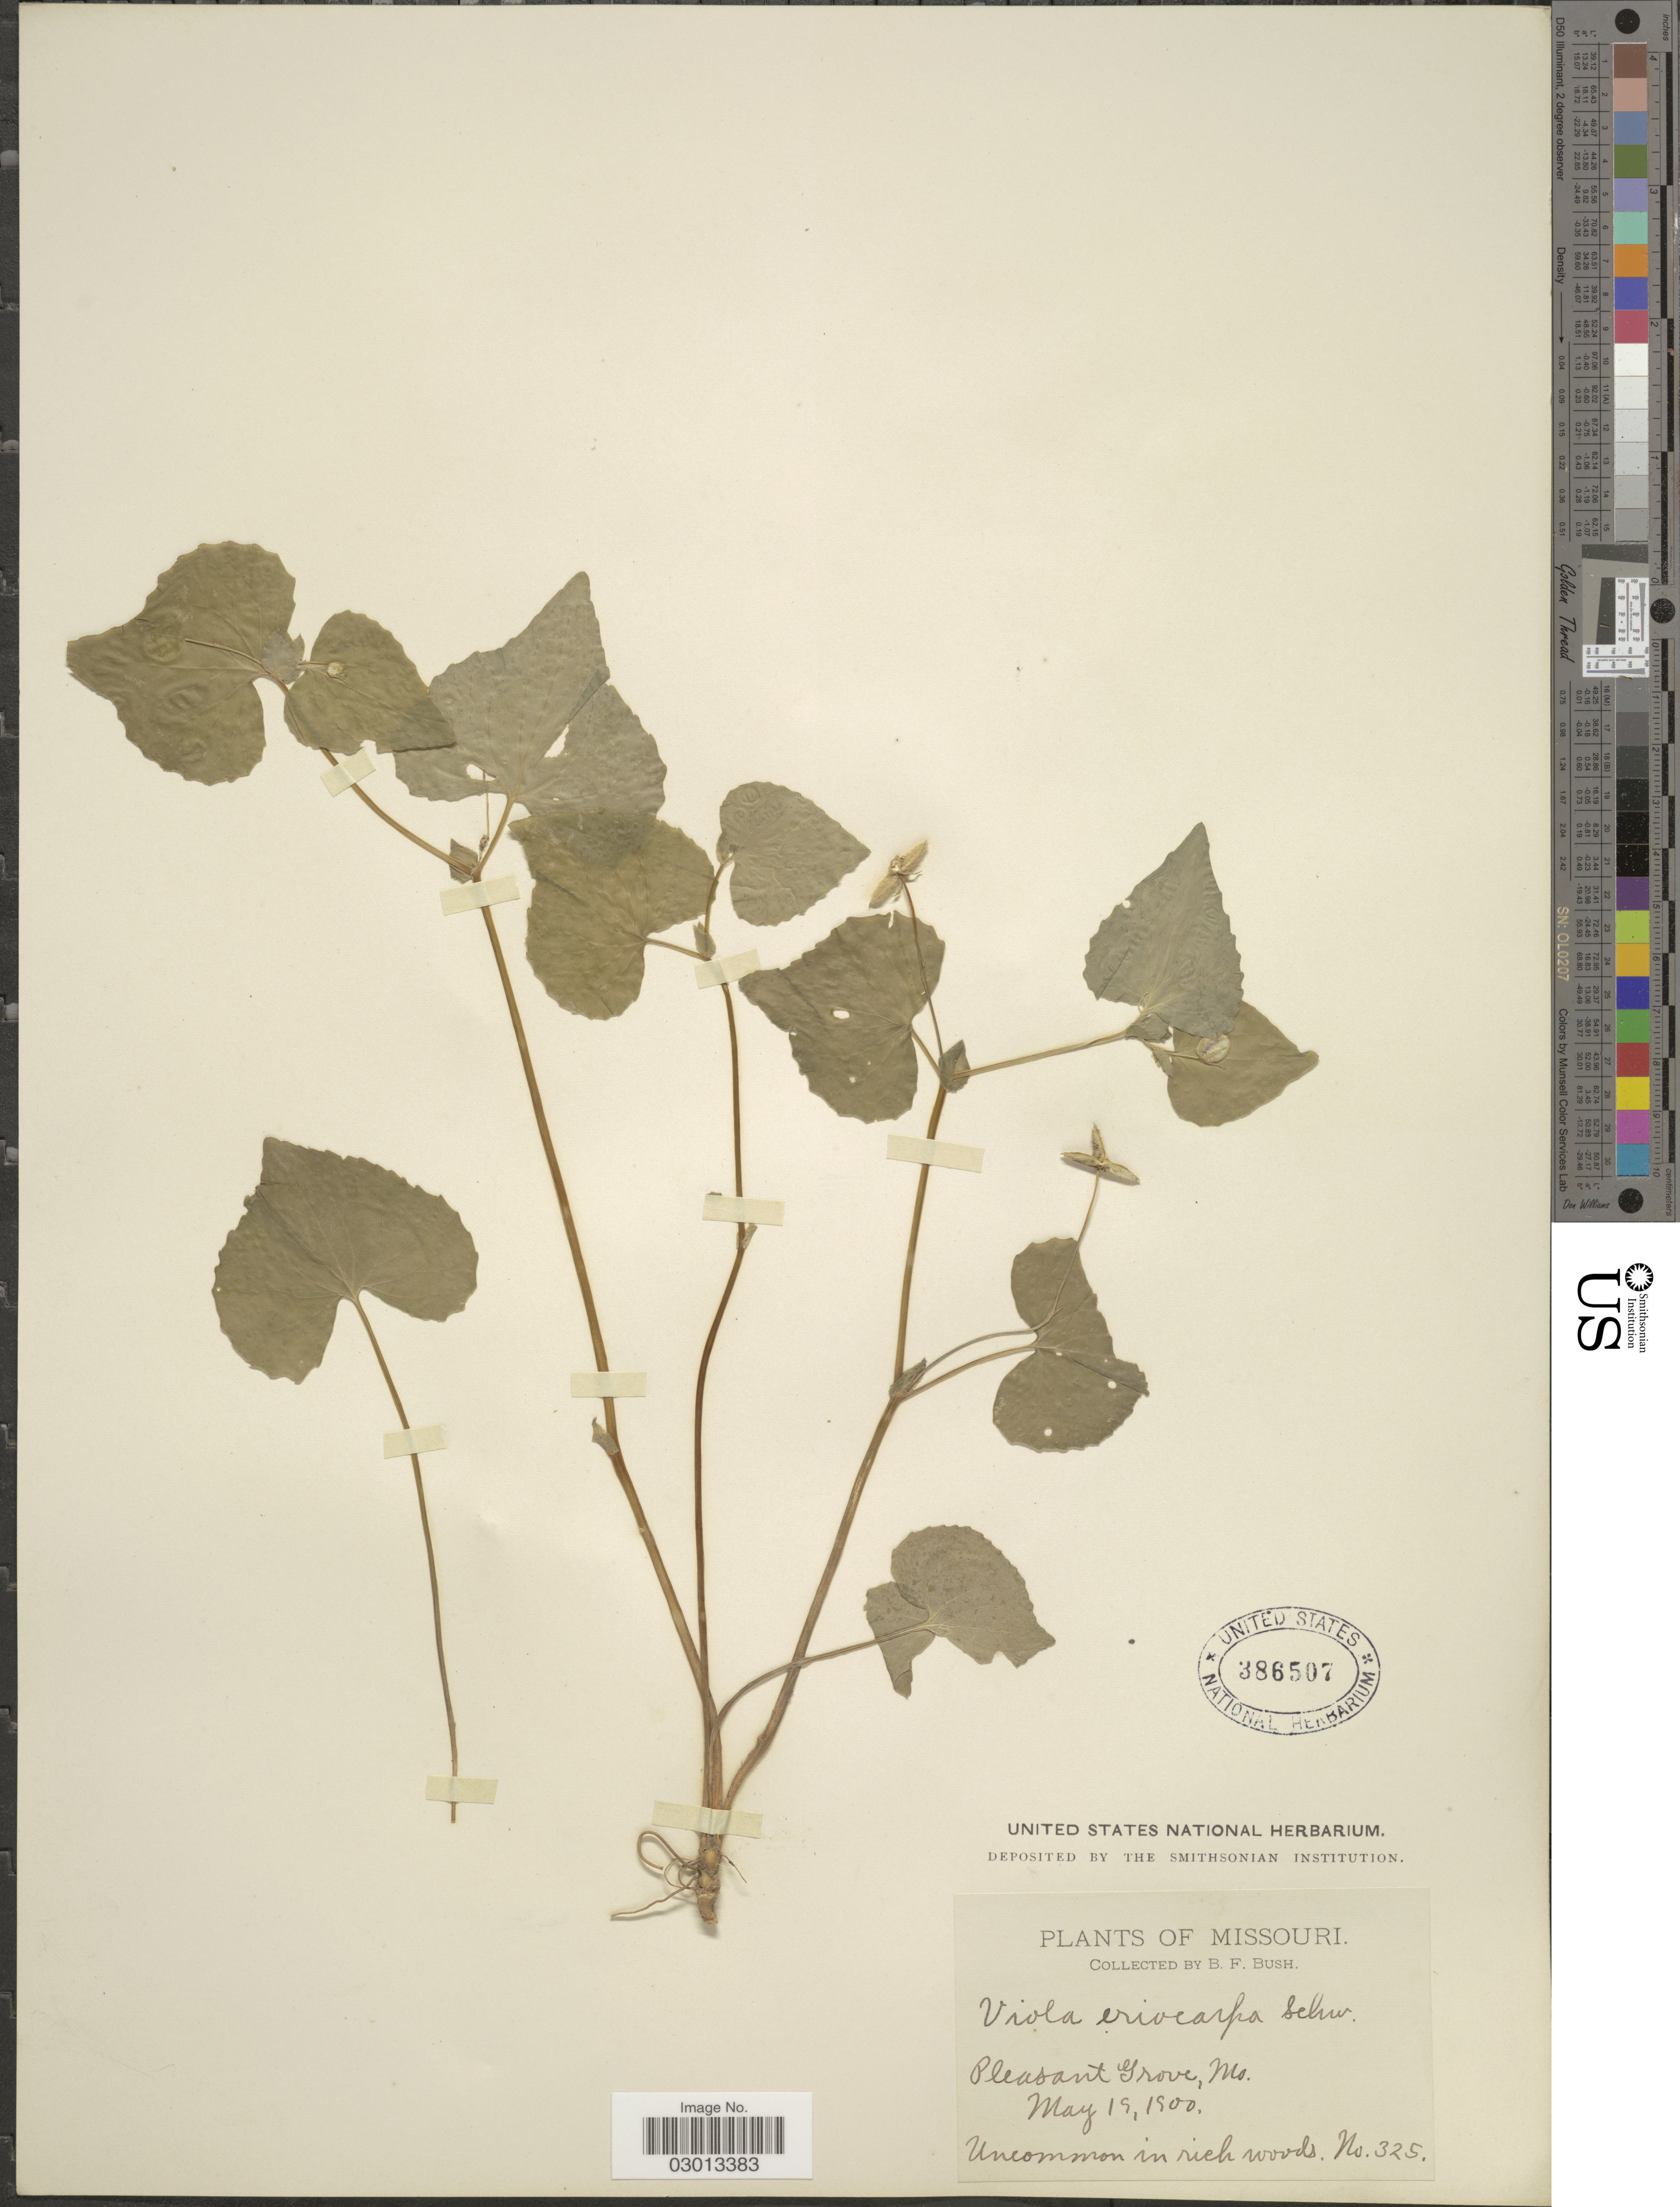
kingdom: Plantae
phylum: Tracheophyta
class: Magnoliopsida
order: Malpighiales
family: Violaceae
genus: Viola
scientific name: Viola pensylvanica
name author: Michx.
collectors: B. F. Bush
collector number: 325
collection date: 1900-05-19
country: United States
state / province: Missouri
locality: Pleasant Grove.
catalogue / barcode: US 386507